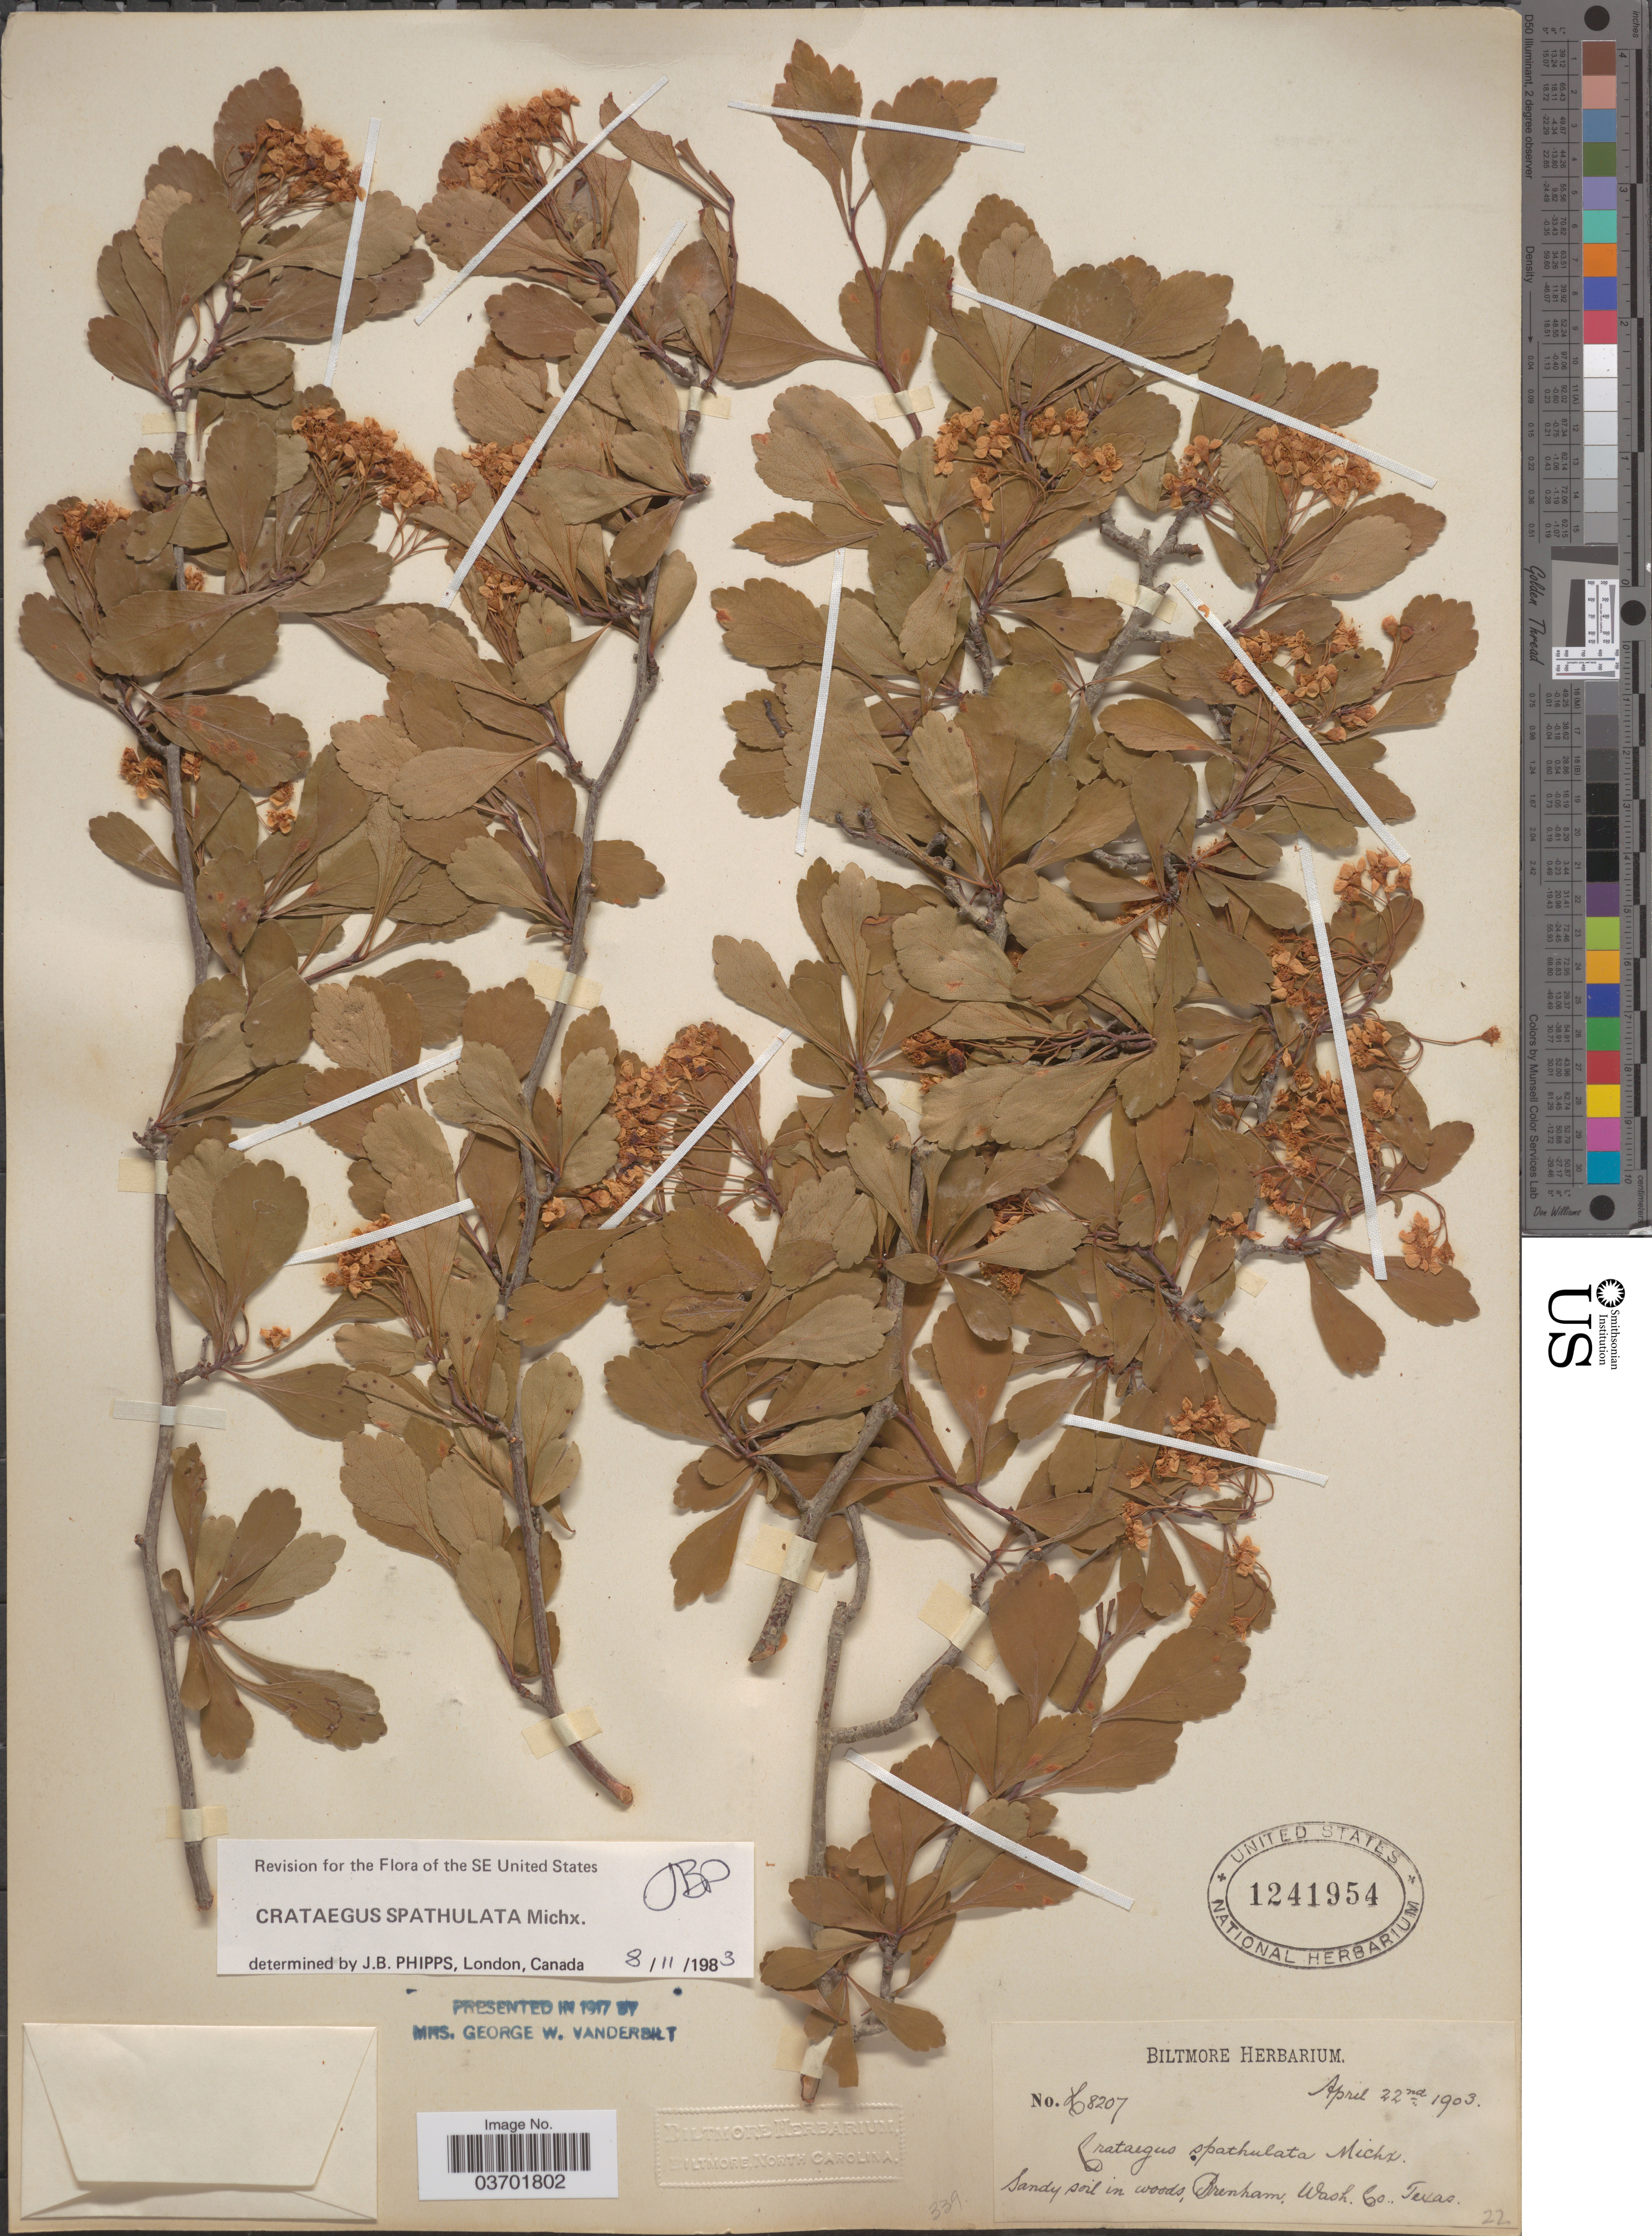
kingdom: Plantae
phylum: Tracheophyta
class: Magnoliopsida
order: Rosales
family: Rosaceae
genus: Crataegus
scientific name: Crataegus spathulata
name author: Michx.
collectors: ex herb. Biltmore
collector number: H8207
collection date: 1903-04-22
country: United States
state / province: Texas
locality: Brenham, Wash. Co.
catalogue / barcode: US 1241954